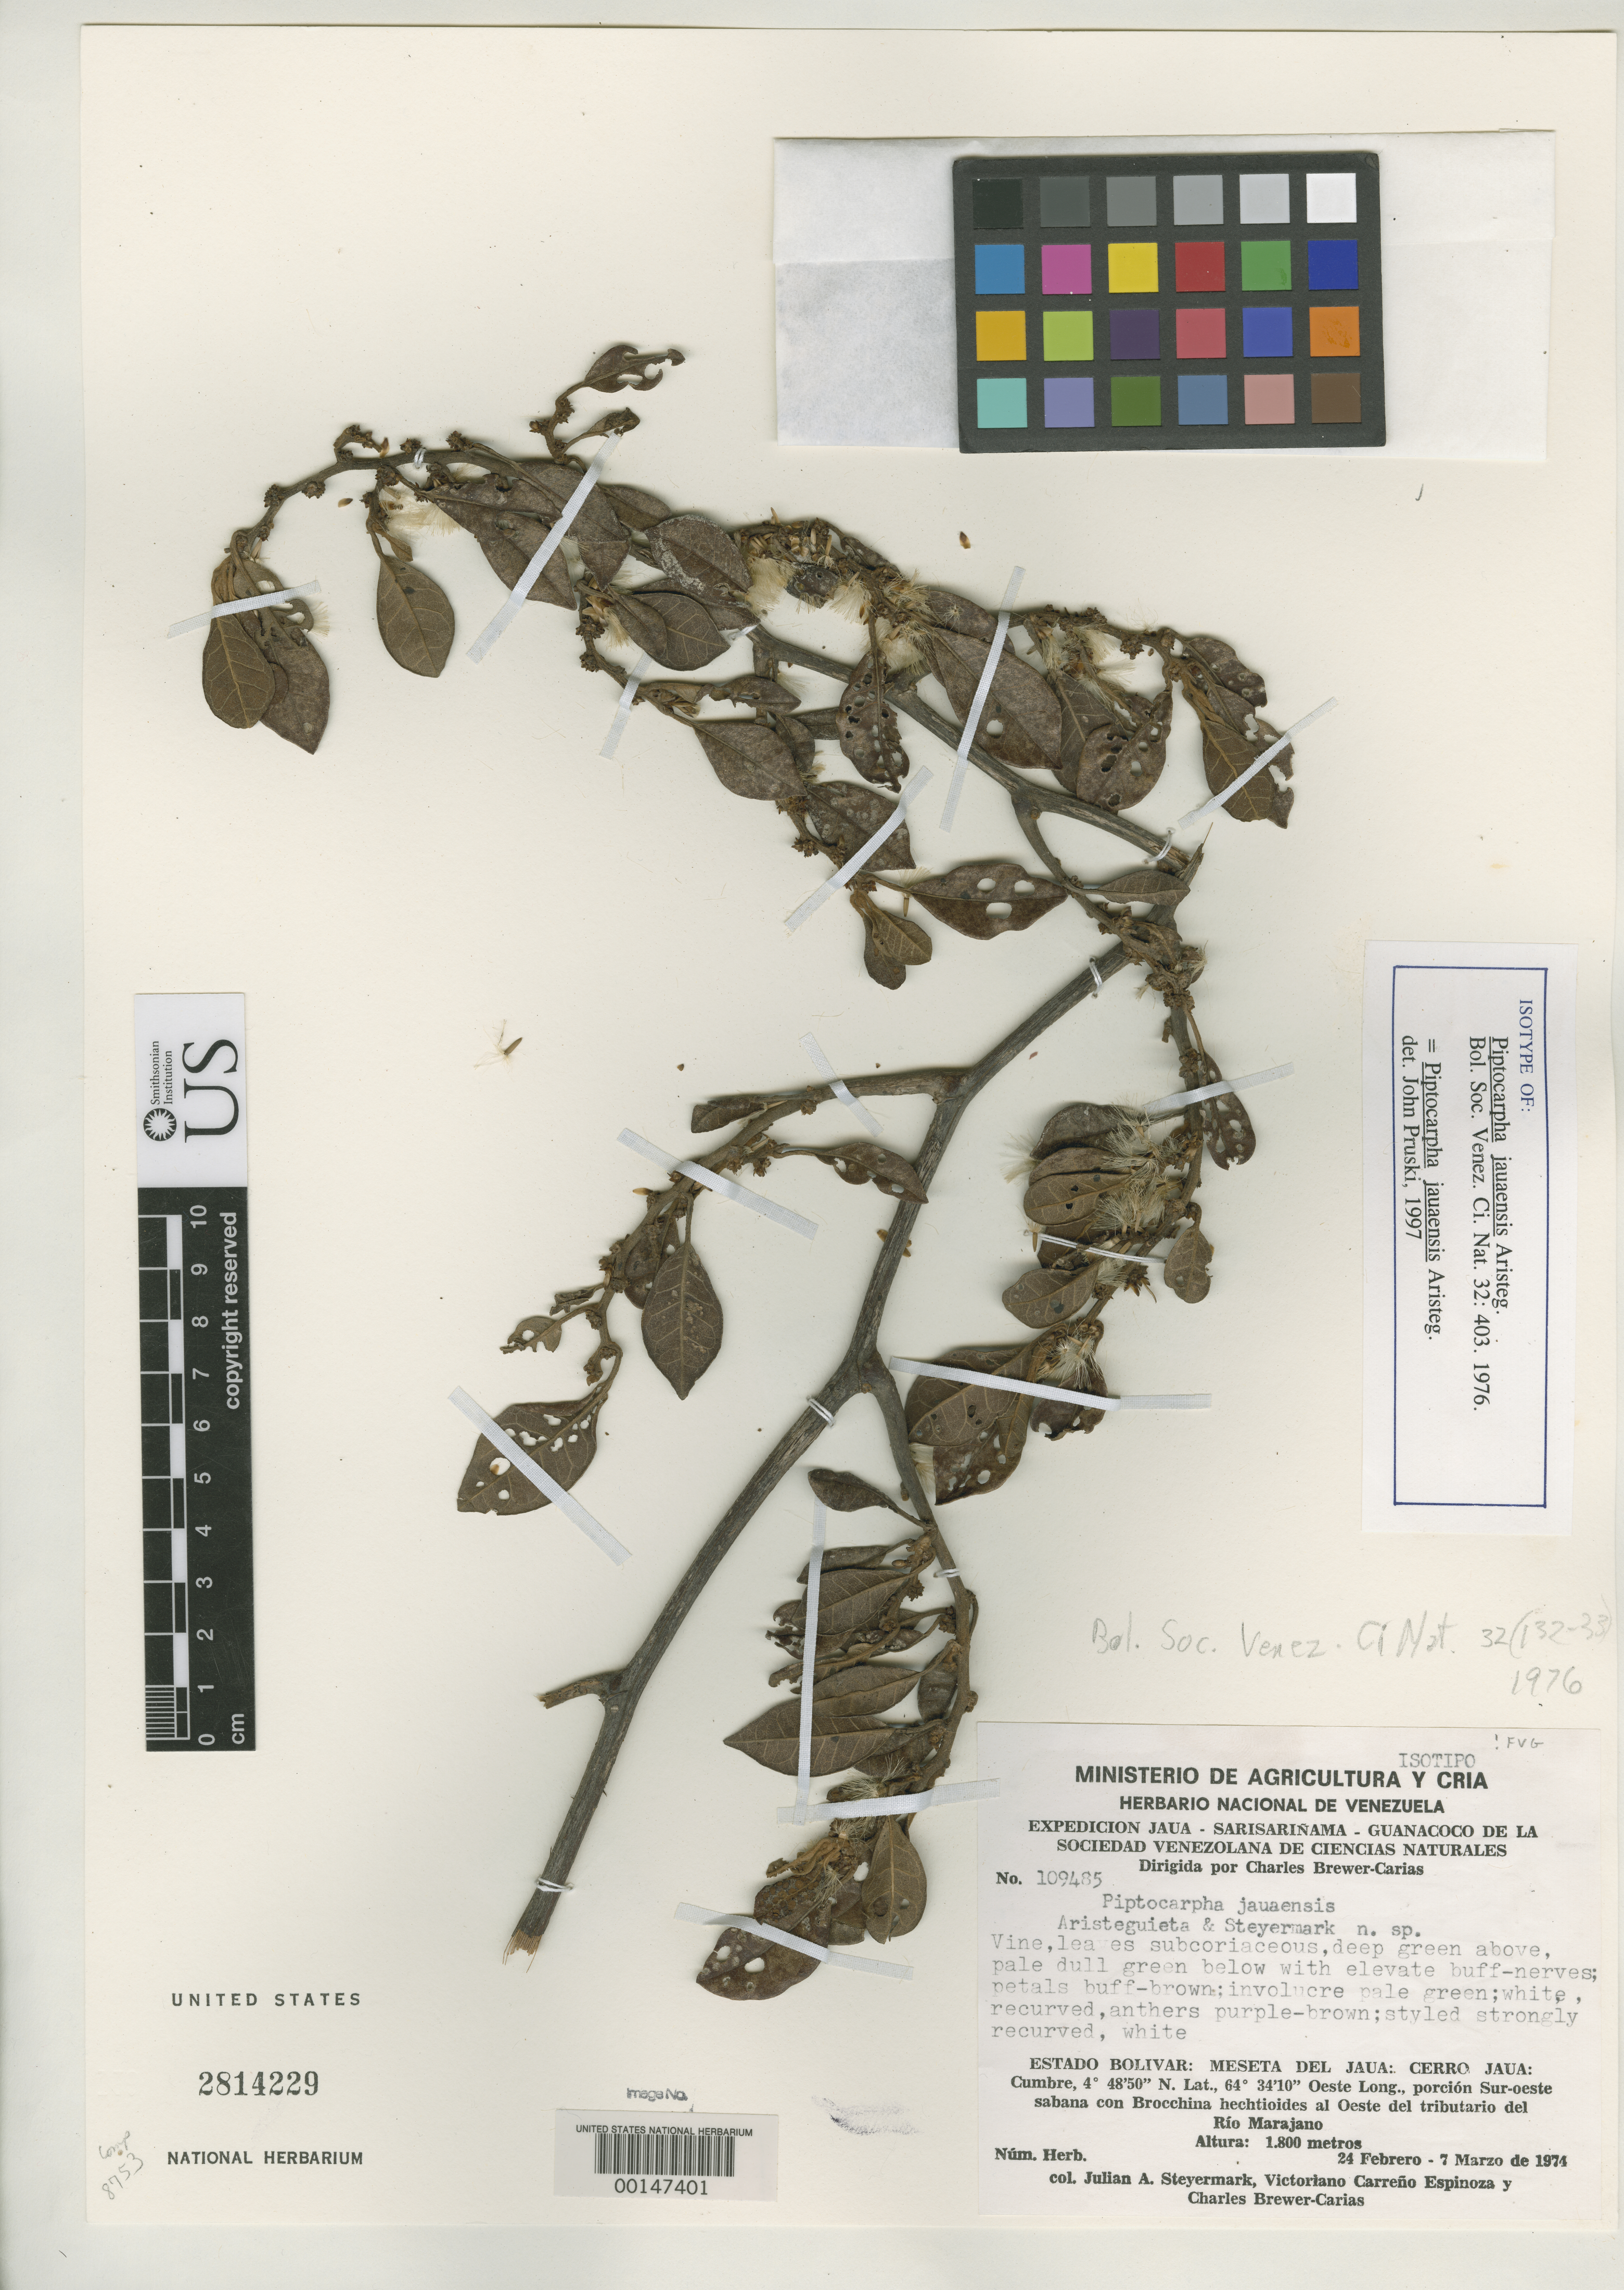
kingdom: Plantae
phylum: Tracheophyta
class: Magnoliopsida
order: Asterales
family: Asteraceae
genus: Piptocarpha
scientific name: Piptocarpha jauaensis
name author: Aristeg. & Steyerm. in Steyerm. & Brewer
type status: Isotype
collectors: J. Steyermark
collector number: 109485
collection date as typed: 24 Feb 1974 to 07 Mar 1974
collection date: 1974-02-24/1974-03-07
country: Venezuela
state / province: Bolivar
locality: Meseta del Jaua, Cerro Jaua.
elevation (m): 1800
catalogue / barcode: US 2814229